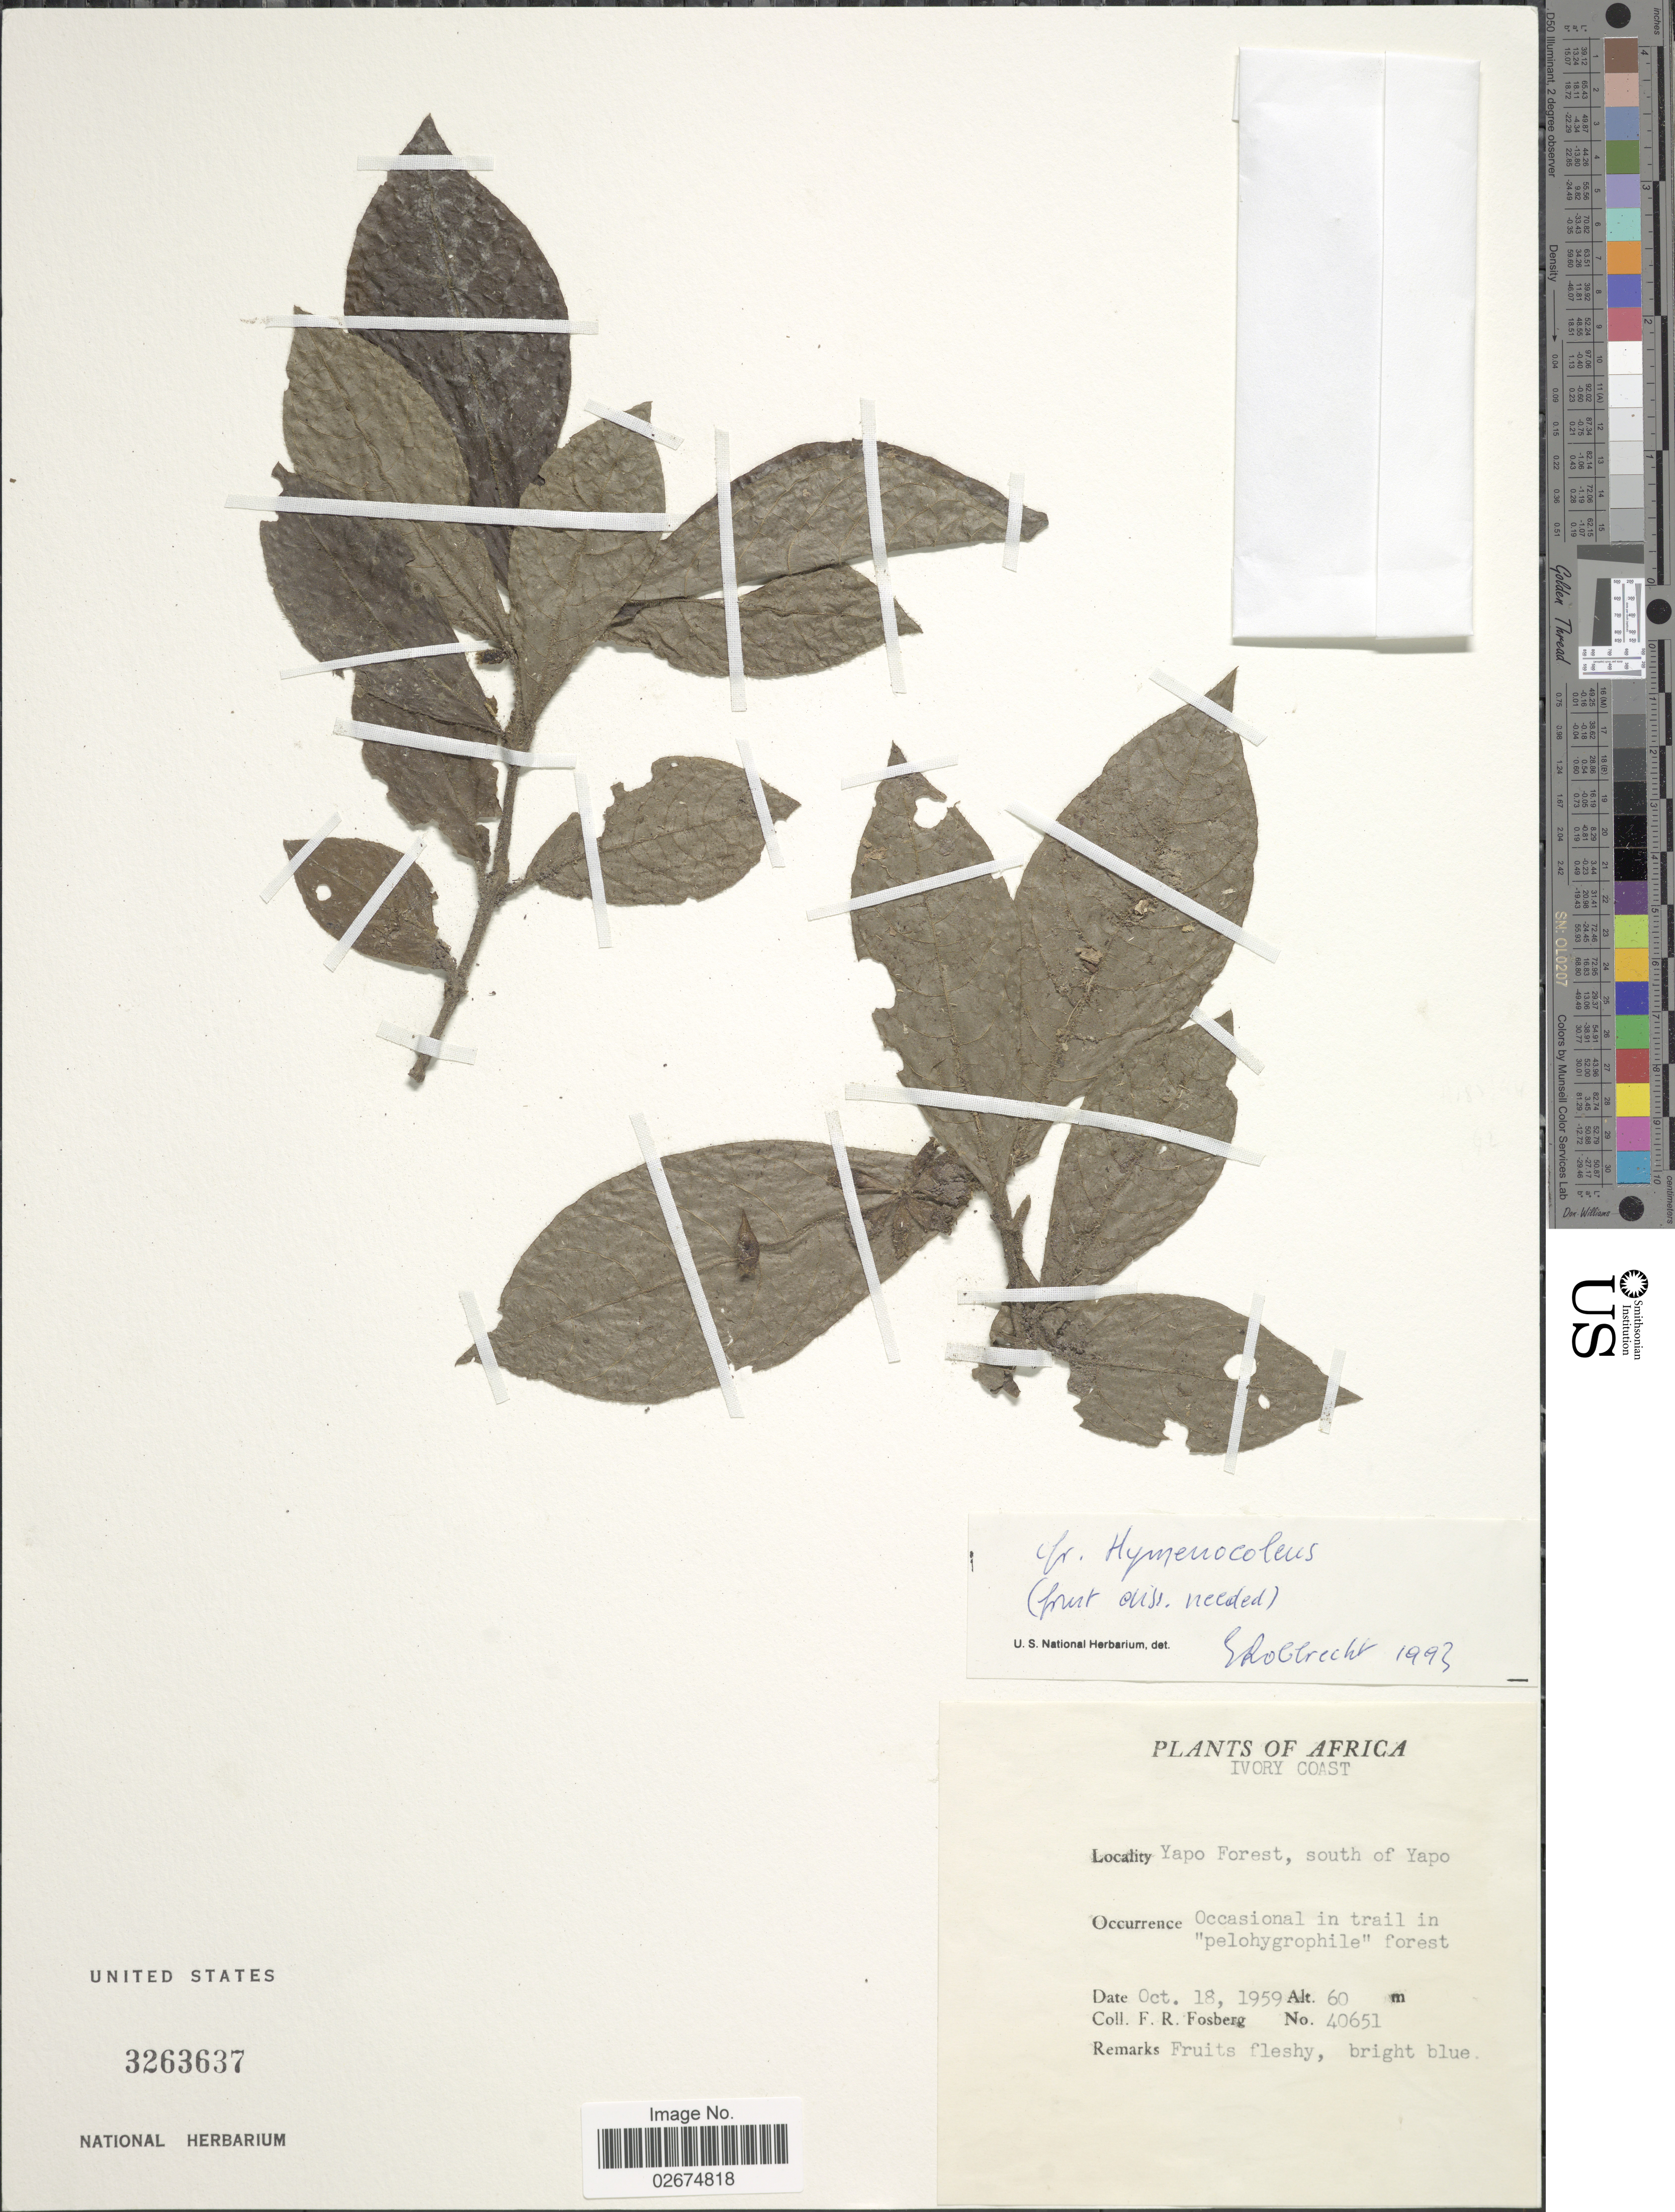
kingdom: Plantae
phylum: Tracheophyta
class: Magnoliopsida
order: Gentianales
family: Rubiaceae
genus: Hymenocoleus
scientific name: Hymenocoleus sp.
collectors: F. R. Fosberg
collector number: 40651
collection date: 1959-10-18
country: Ivory Coast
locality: Yapo Forest, south of Yapo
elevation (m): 60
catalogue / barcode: US 3263637